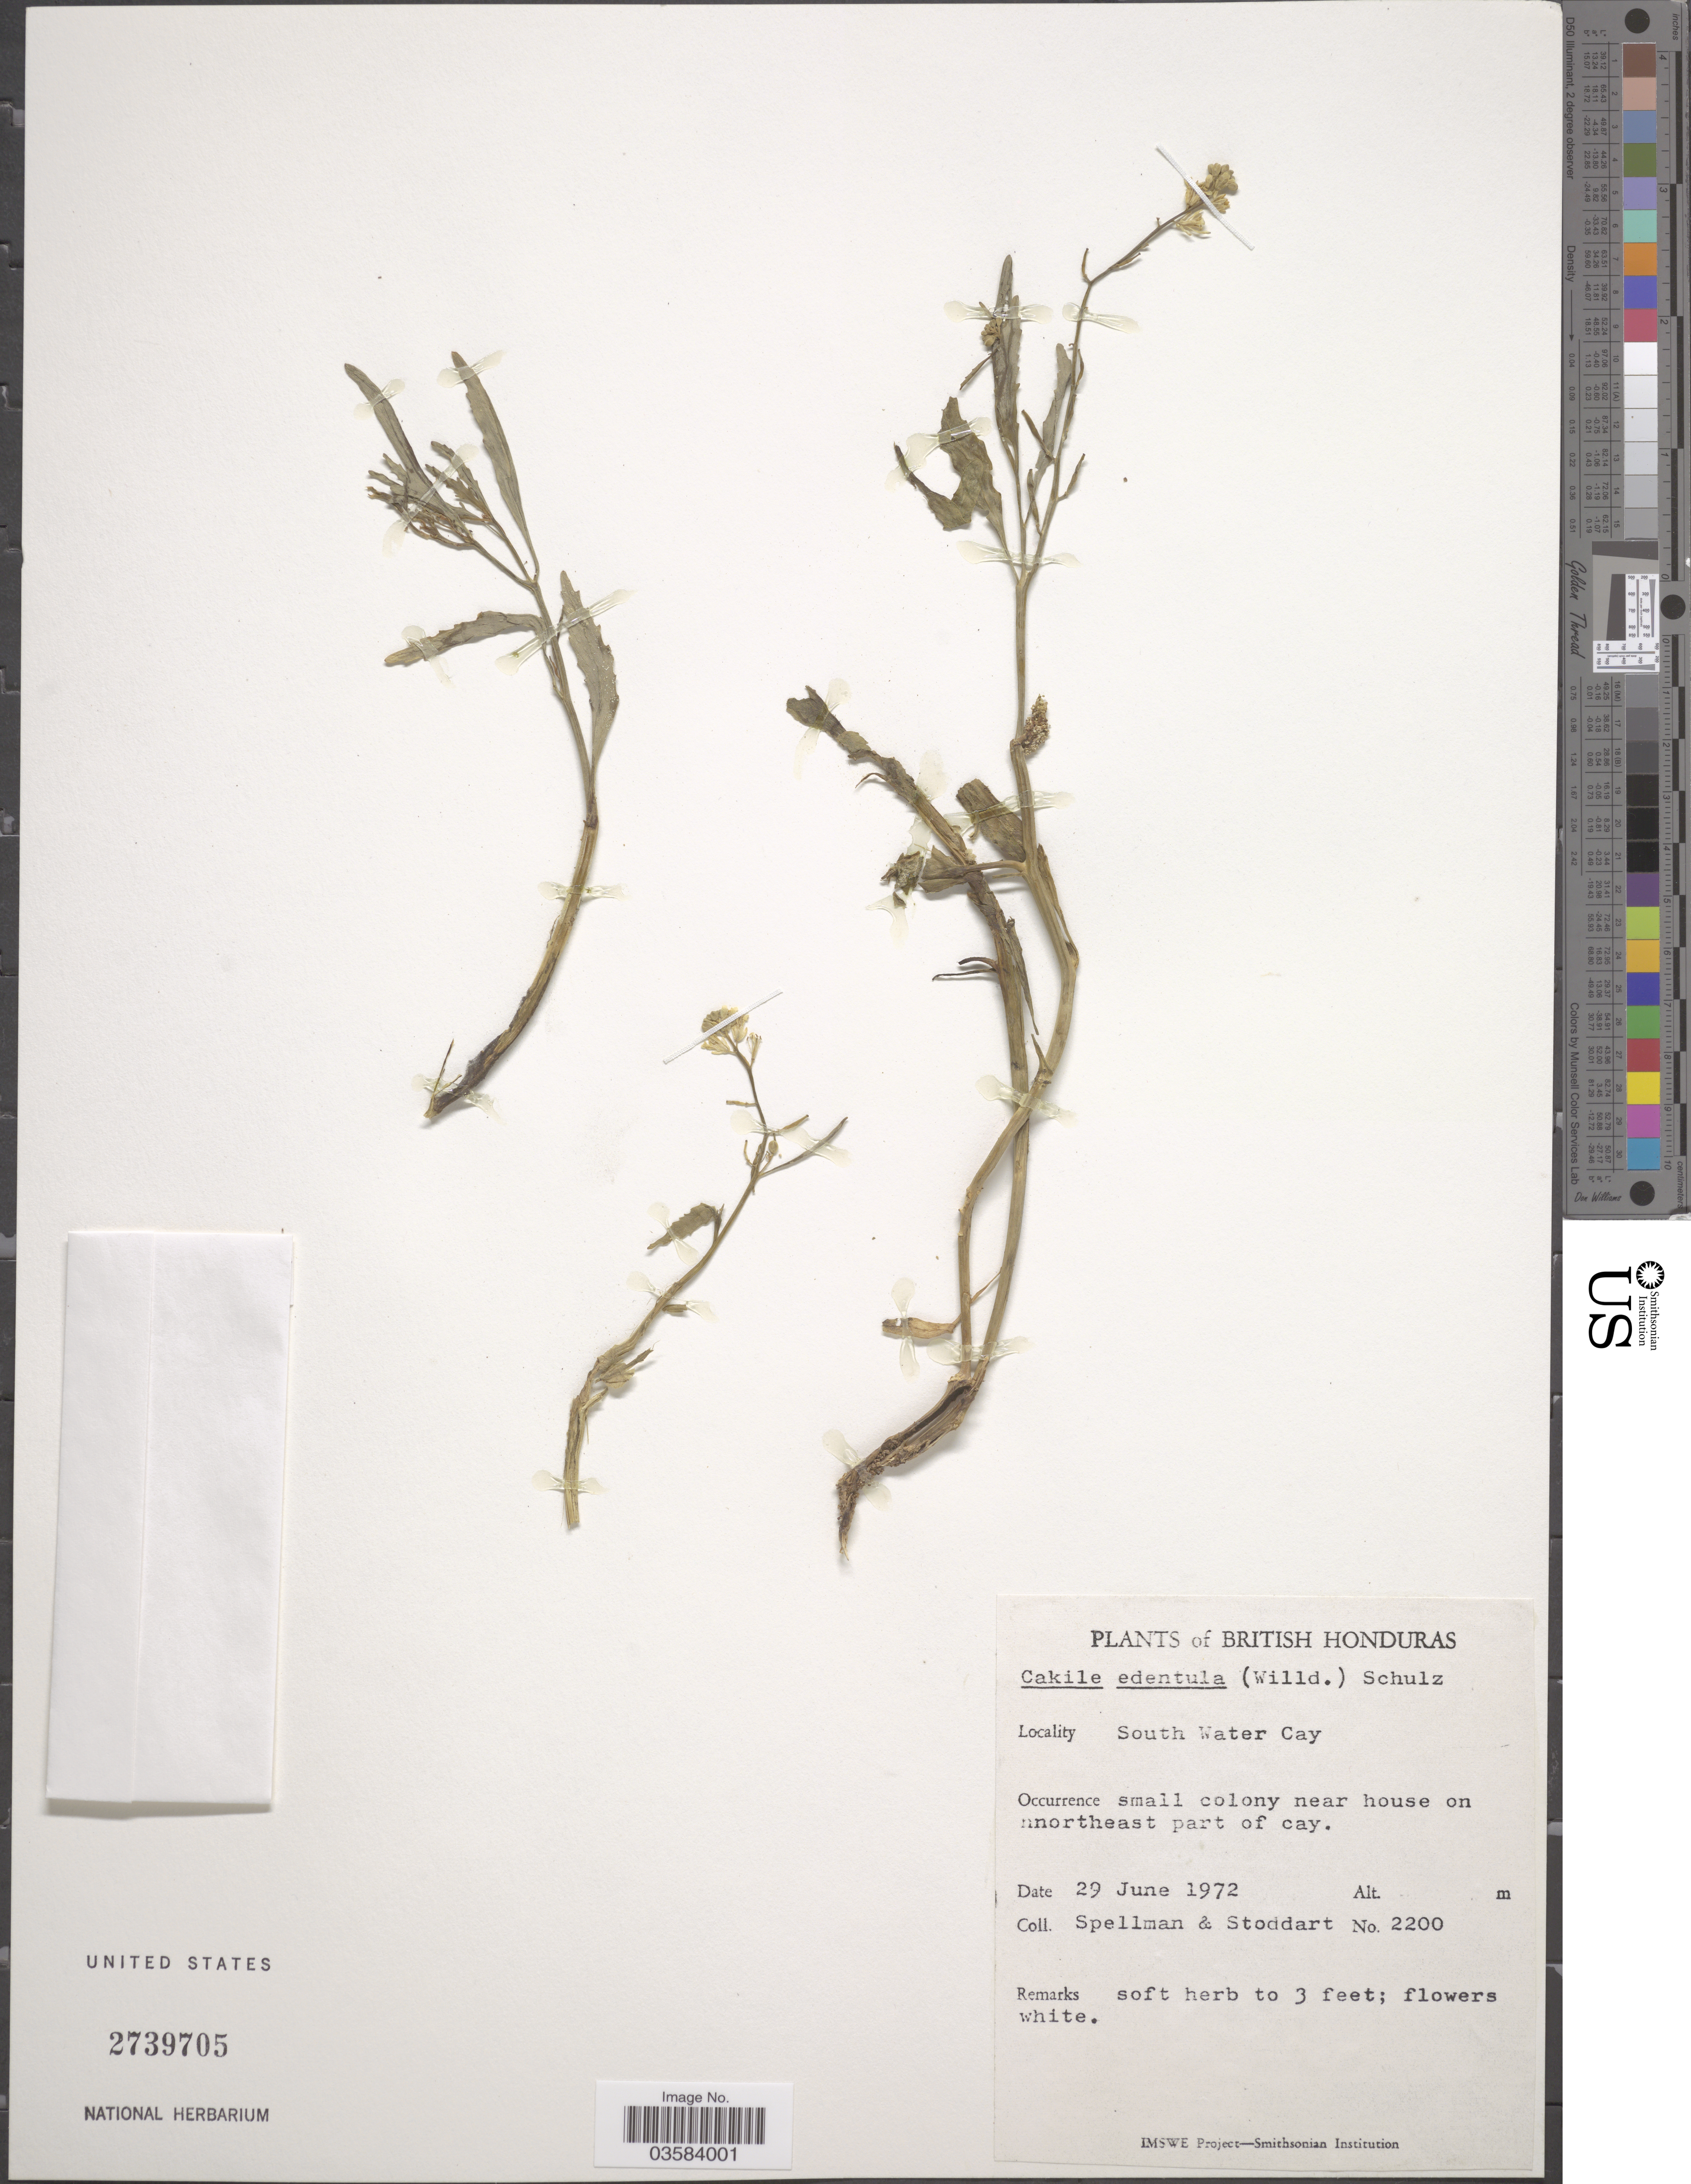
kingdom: Plantae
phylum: Tracheophyta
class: Magnoliopsida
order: Brassicales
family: Brassicaceae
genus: Cakile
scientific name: Cakile edentula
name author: (Bigelow) Hook.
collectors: Spellman, -- & -. Stoddart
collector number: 2200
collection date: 1972-06-29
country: Belize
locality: British Honduras. South Water Cay.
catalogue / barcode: US 2739705